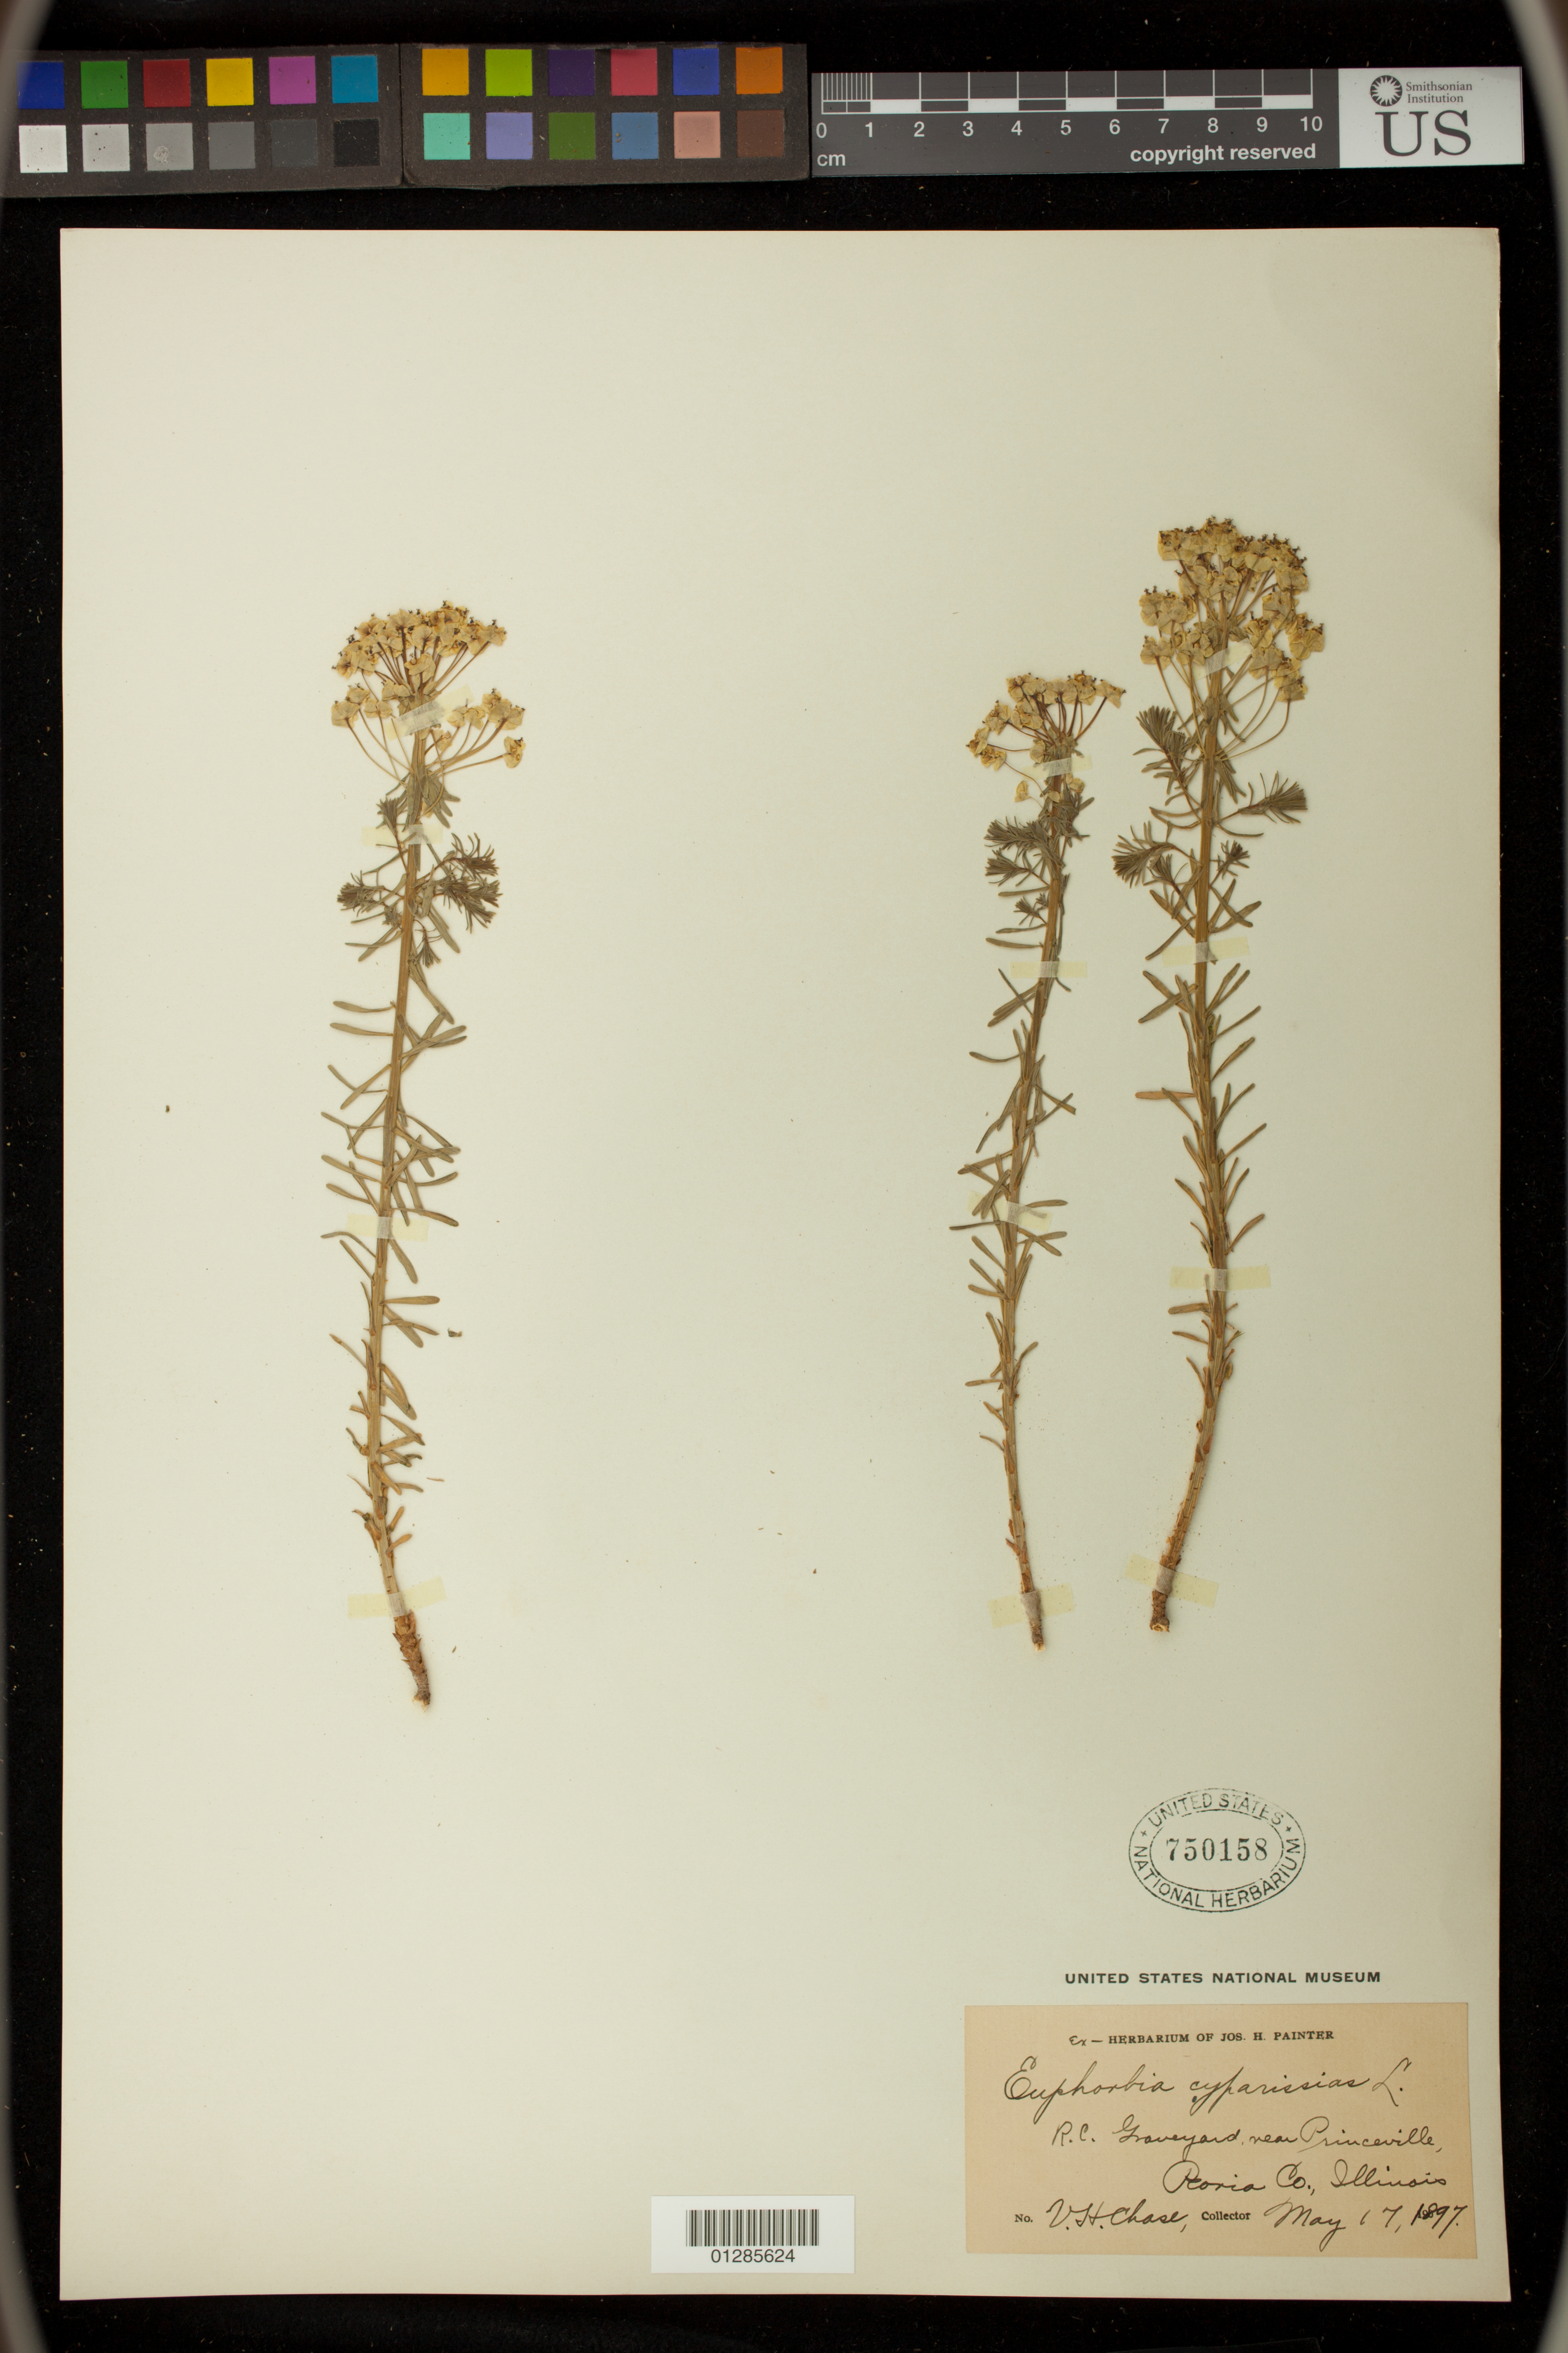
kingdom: Plantae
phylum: Tracheophyta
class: Magnoliopsida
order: Malpighiales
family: Euphorbiaceae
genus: Euphorbia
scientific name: Euphorbia cyparissias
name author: L.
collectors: V. H. Chase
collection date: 1897-05-17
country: United States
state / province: Illinois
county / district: Peoria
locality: R.C. Graveyard near Princeville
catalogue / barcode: US 750158